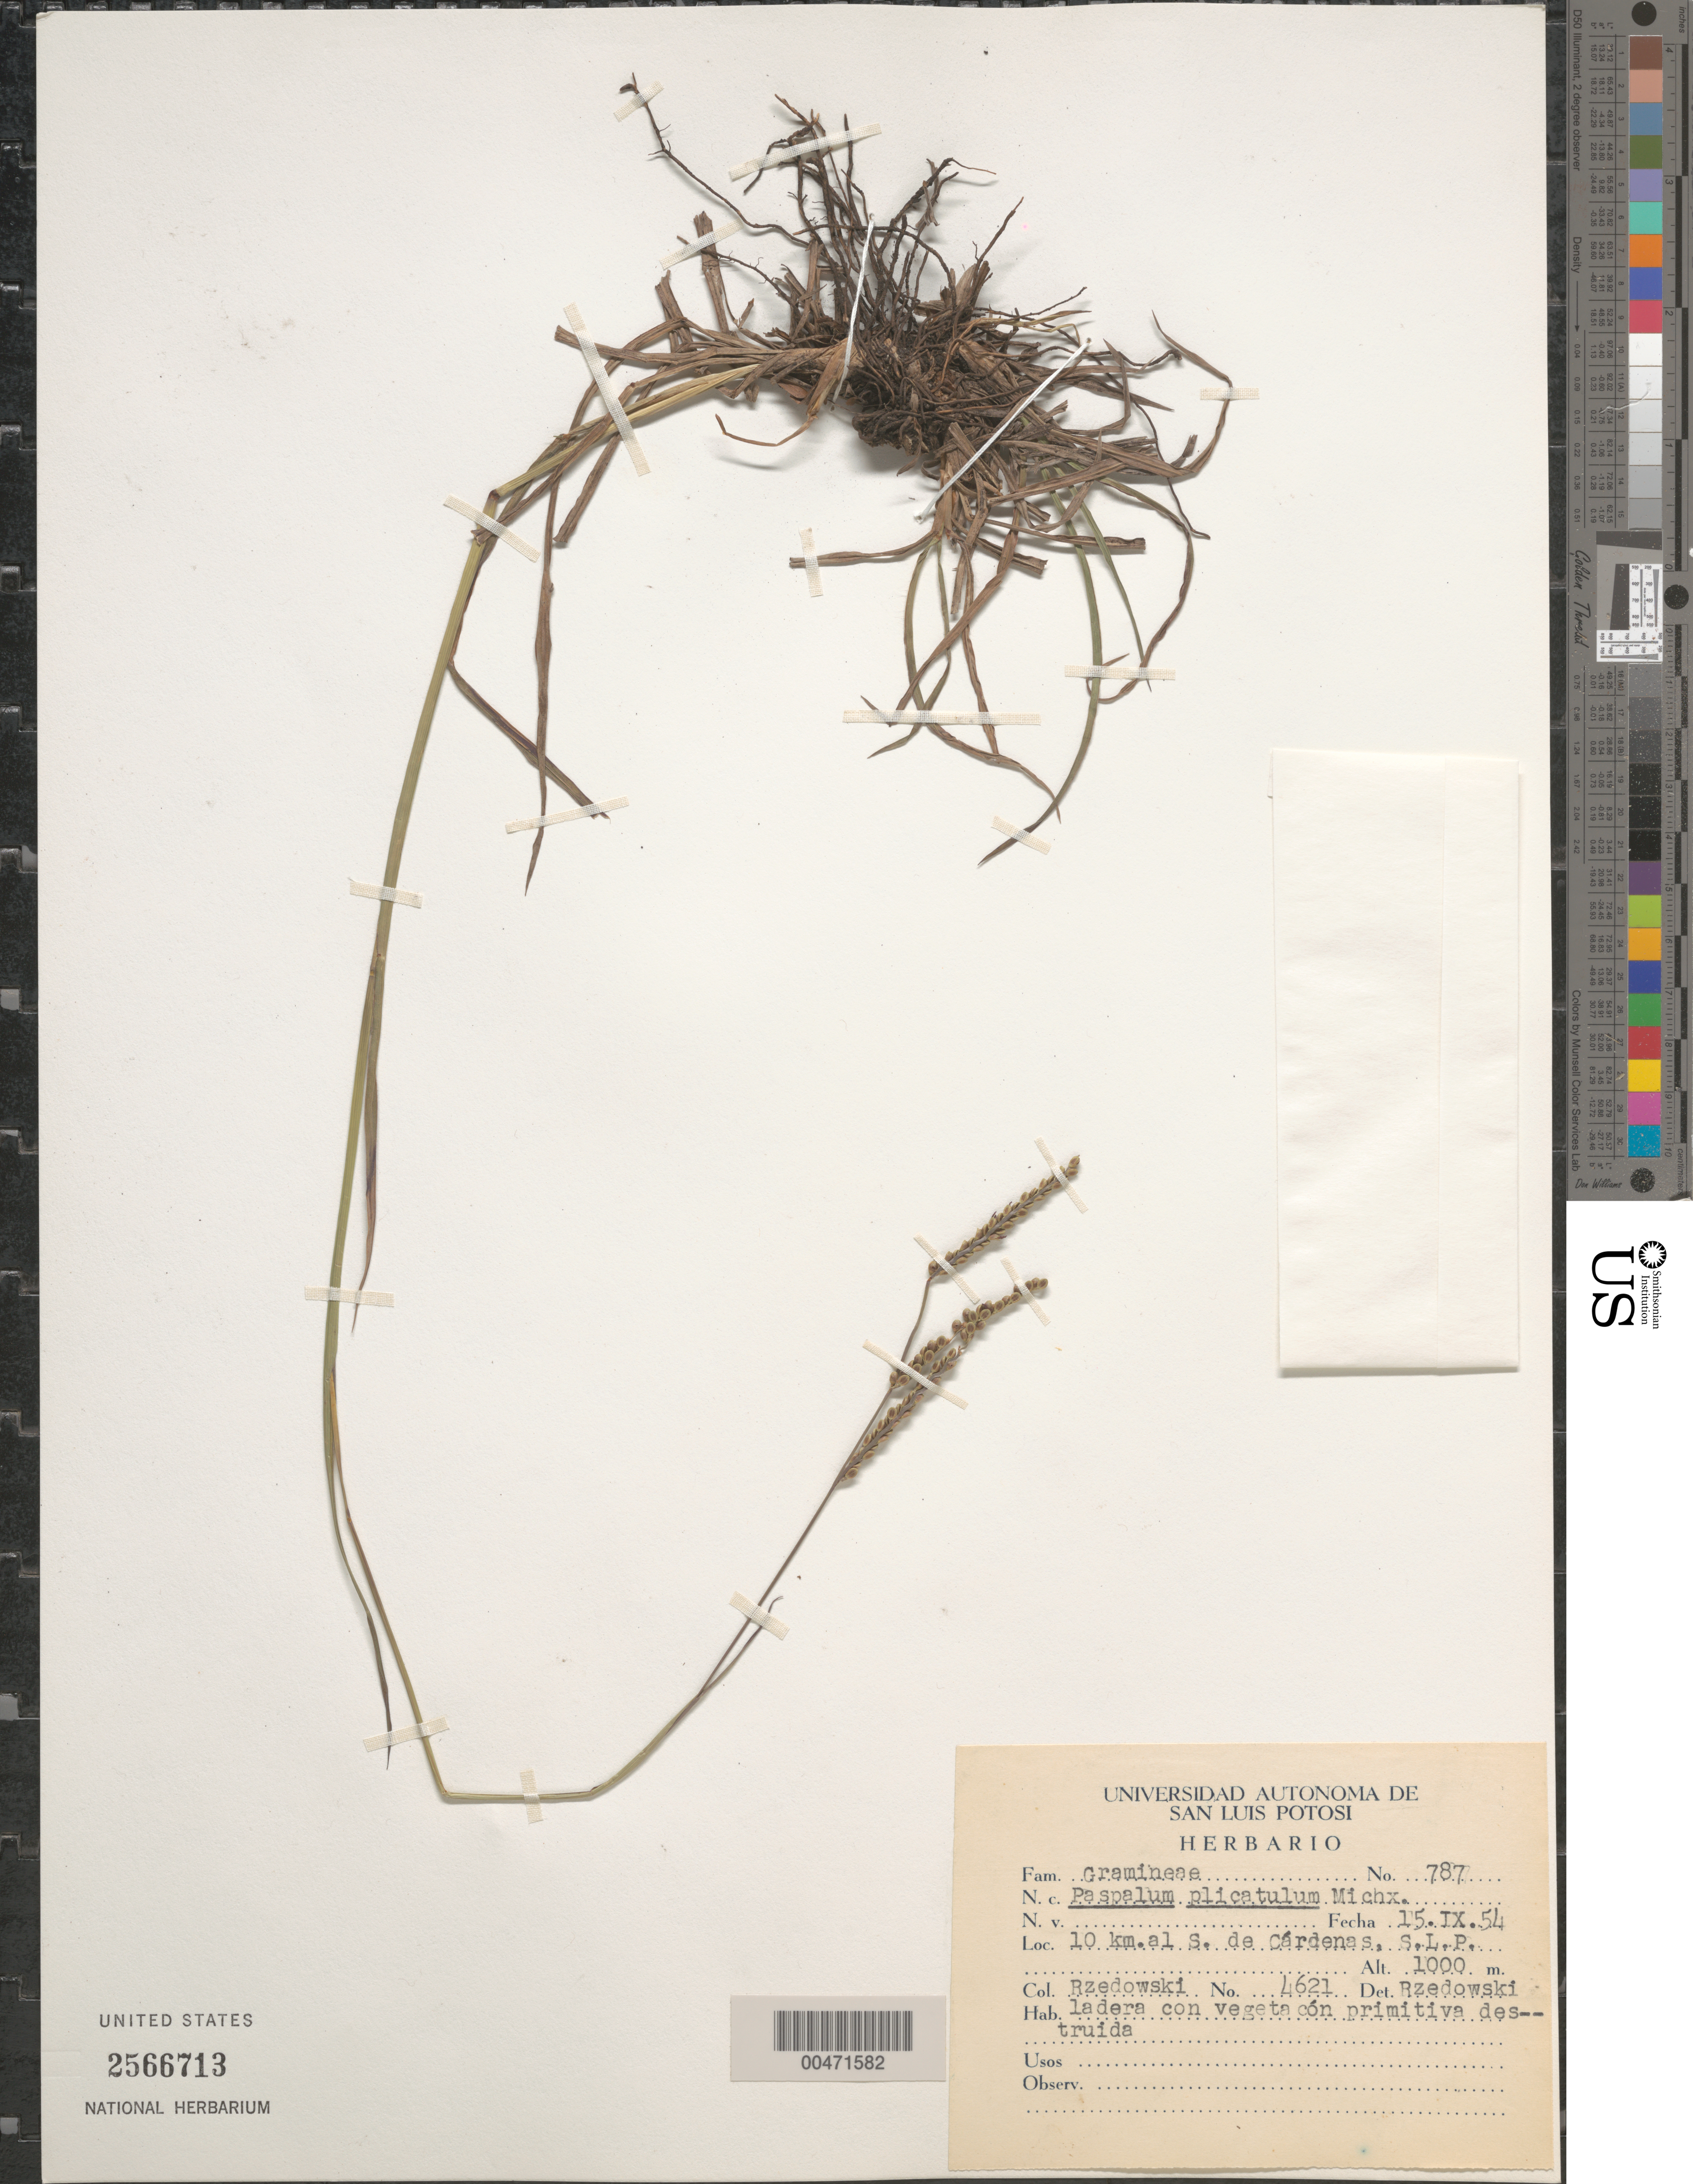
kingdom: Plantae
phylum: Tracheophyta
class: Liliopsida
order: Poales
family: Poaceae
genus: Paspalum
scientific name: Paspalum plicatulum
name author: Michx.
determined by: Rzedowski, J.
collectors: J. Rzedowski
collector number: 787/4621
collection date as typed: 15 Sep 1954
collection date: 1954-09-15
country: Mexico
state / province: San Luis Potosi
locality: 10 km S of Cárdenas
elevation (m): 1000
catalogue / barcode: US 2566713